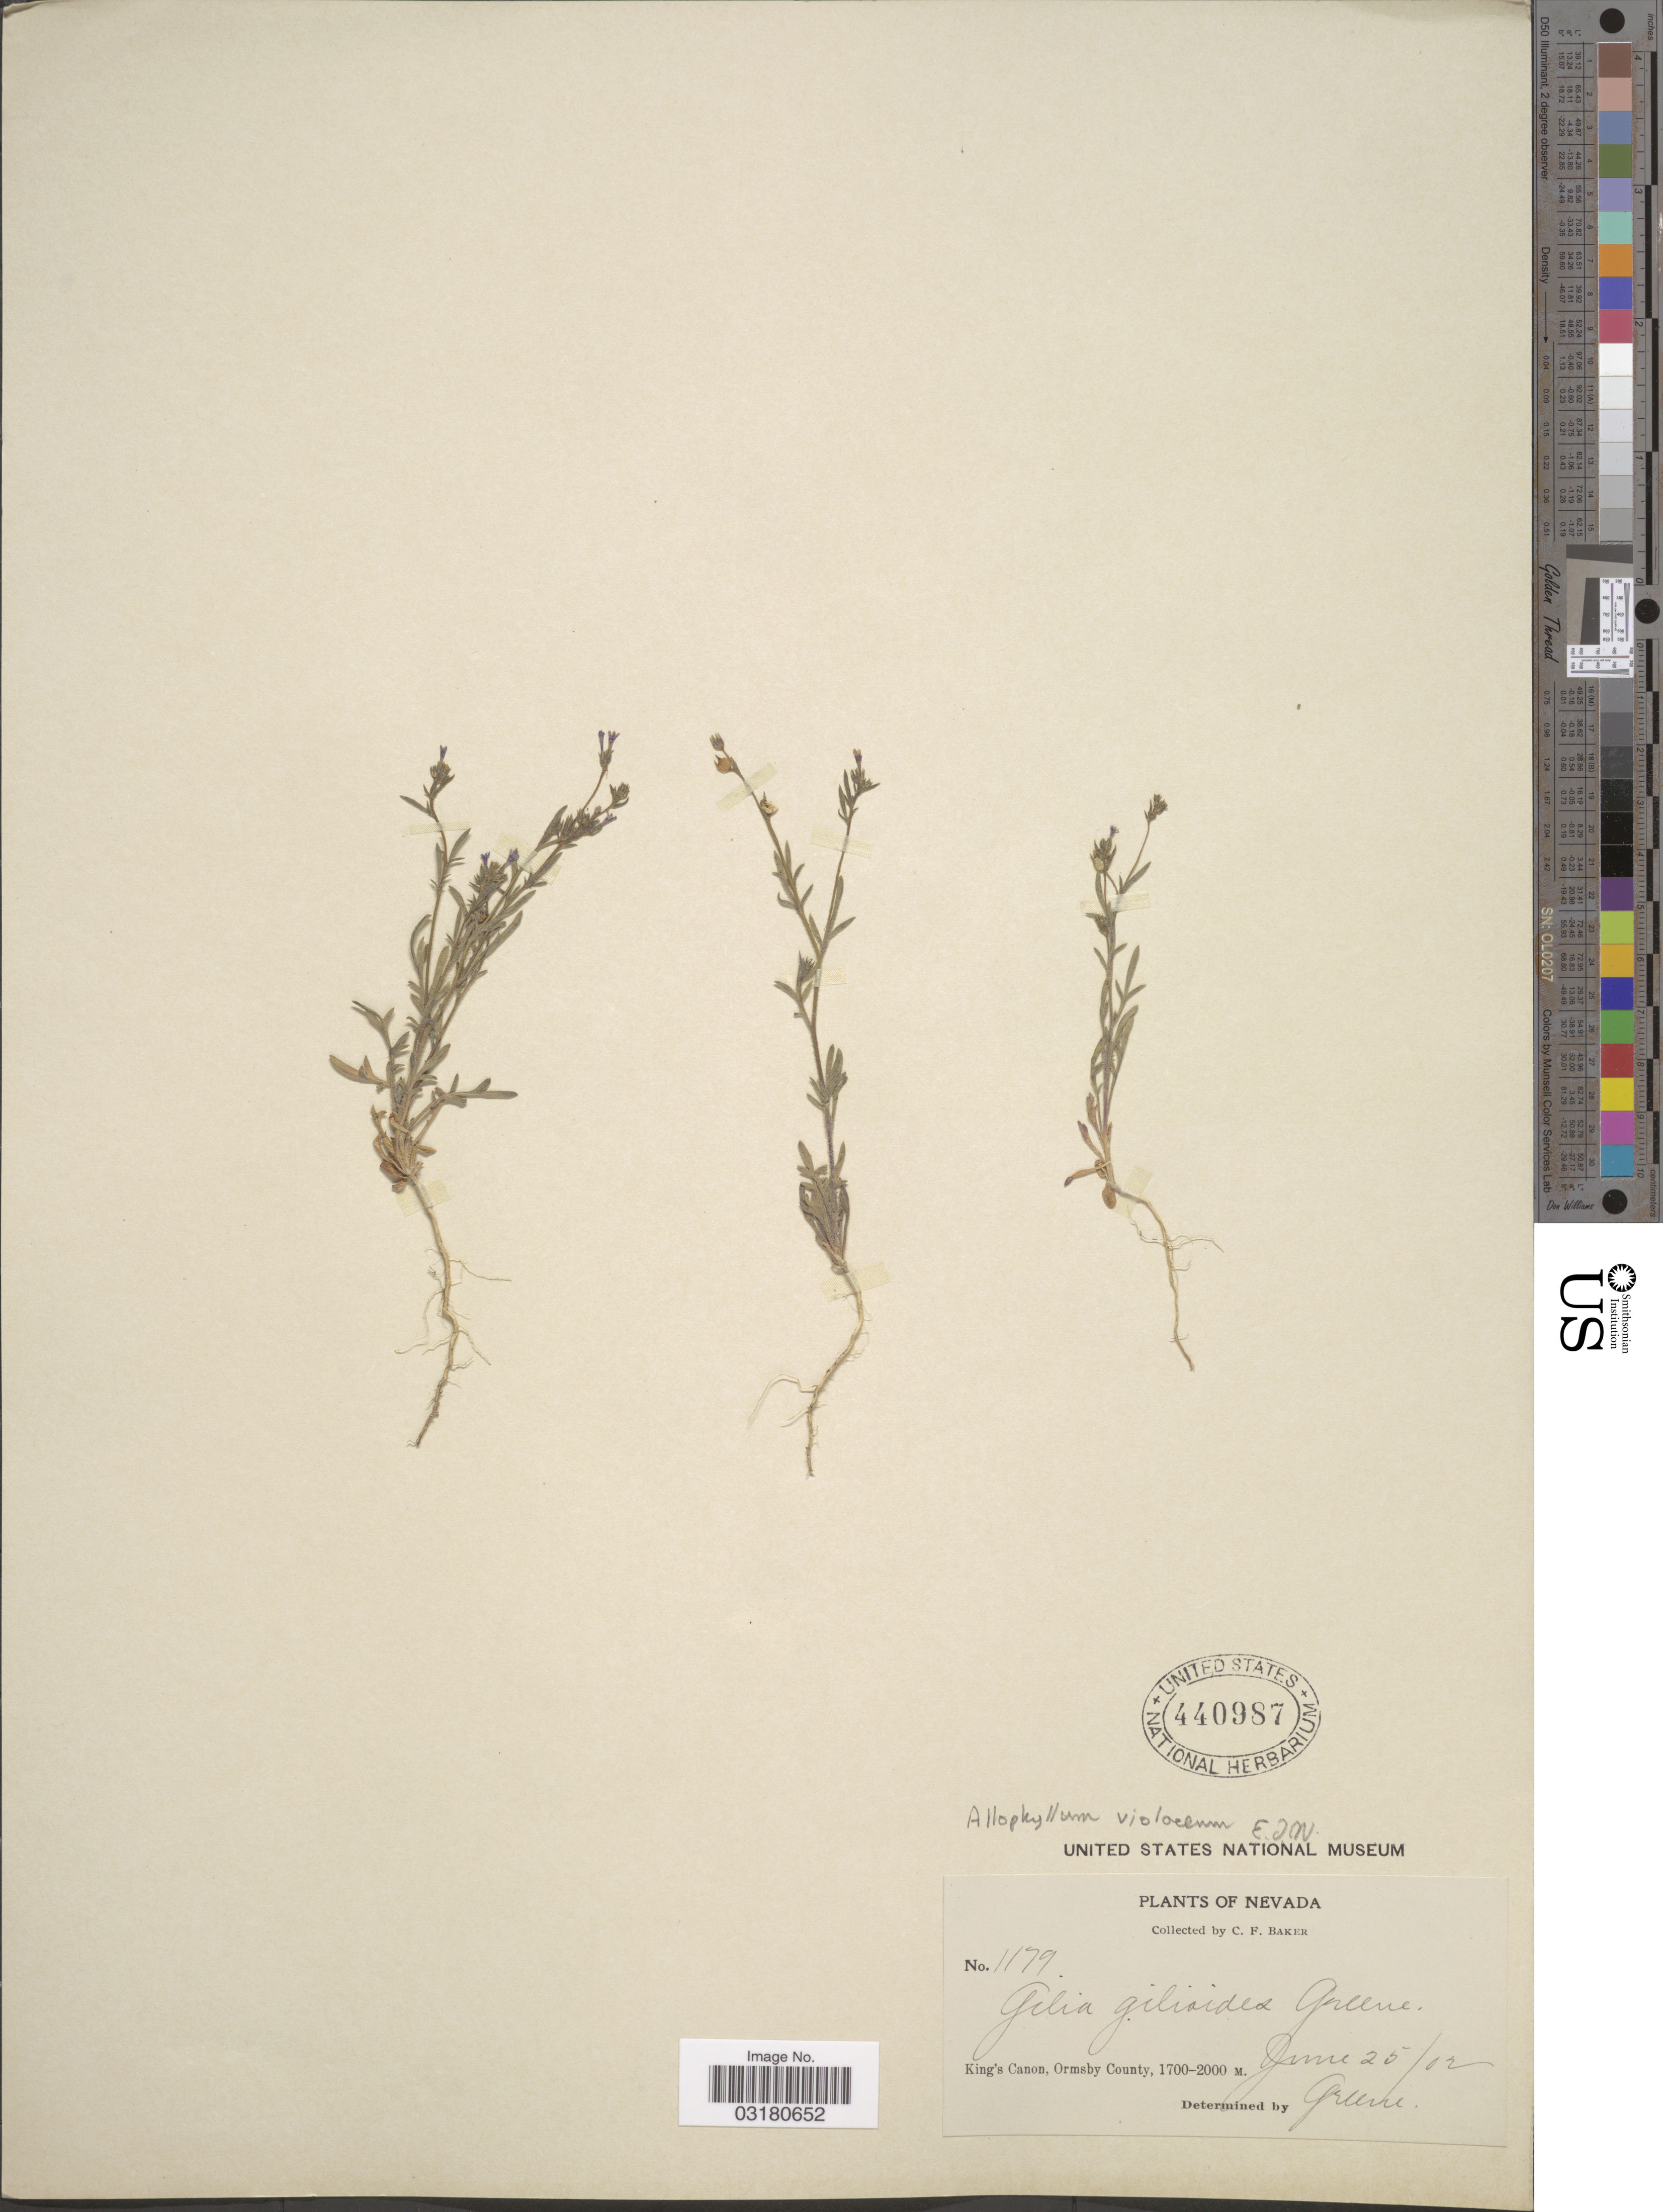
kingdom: Plantae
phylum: Tracheophyta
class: Magnoliopsida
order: Ericales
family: Polemoniaceae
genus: Allophyllum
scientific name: Allophyllum violaceum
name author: (A. Heller) A.D. Grant & V.E. Grant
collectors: C. F. Baker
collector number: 1179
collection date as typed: Transcribed d/m/y: 25/6/2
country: United States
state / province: Nevada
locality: King's Canon, Ormsby County.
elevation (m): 1700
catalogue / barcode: US 440987